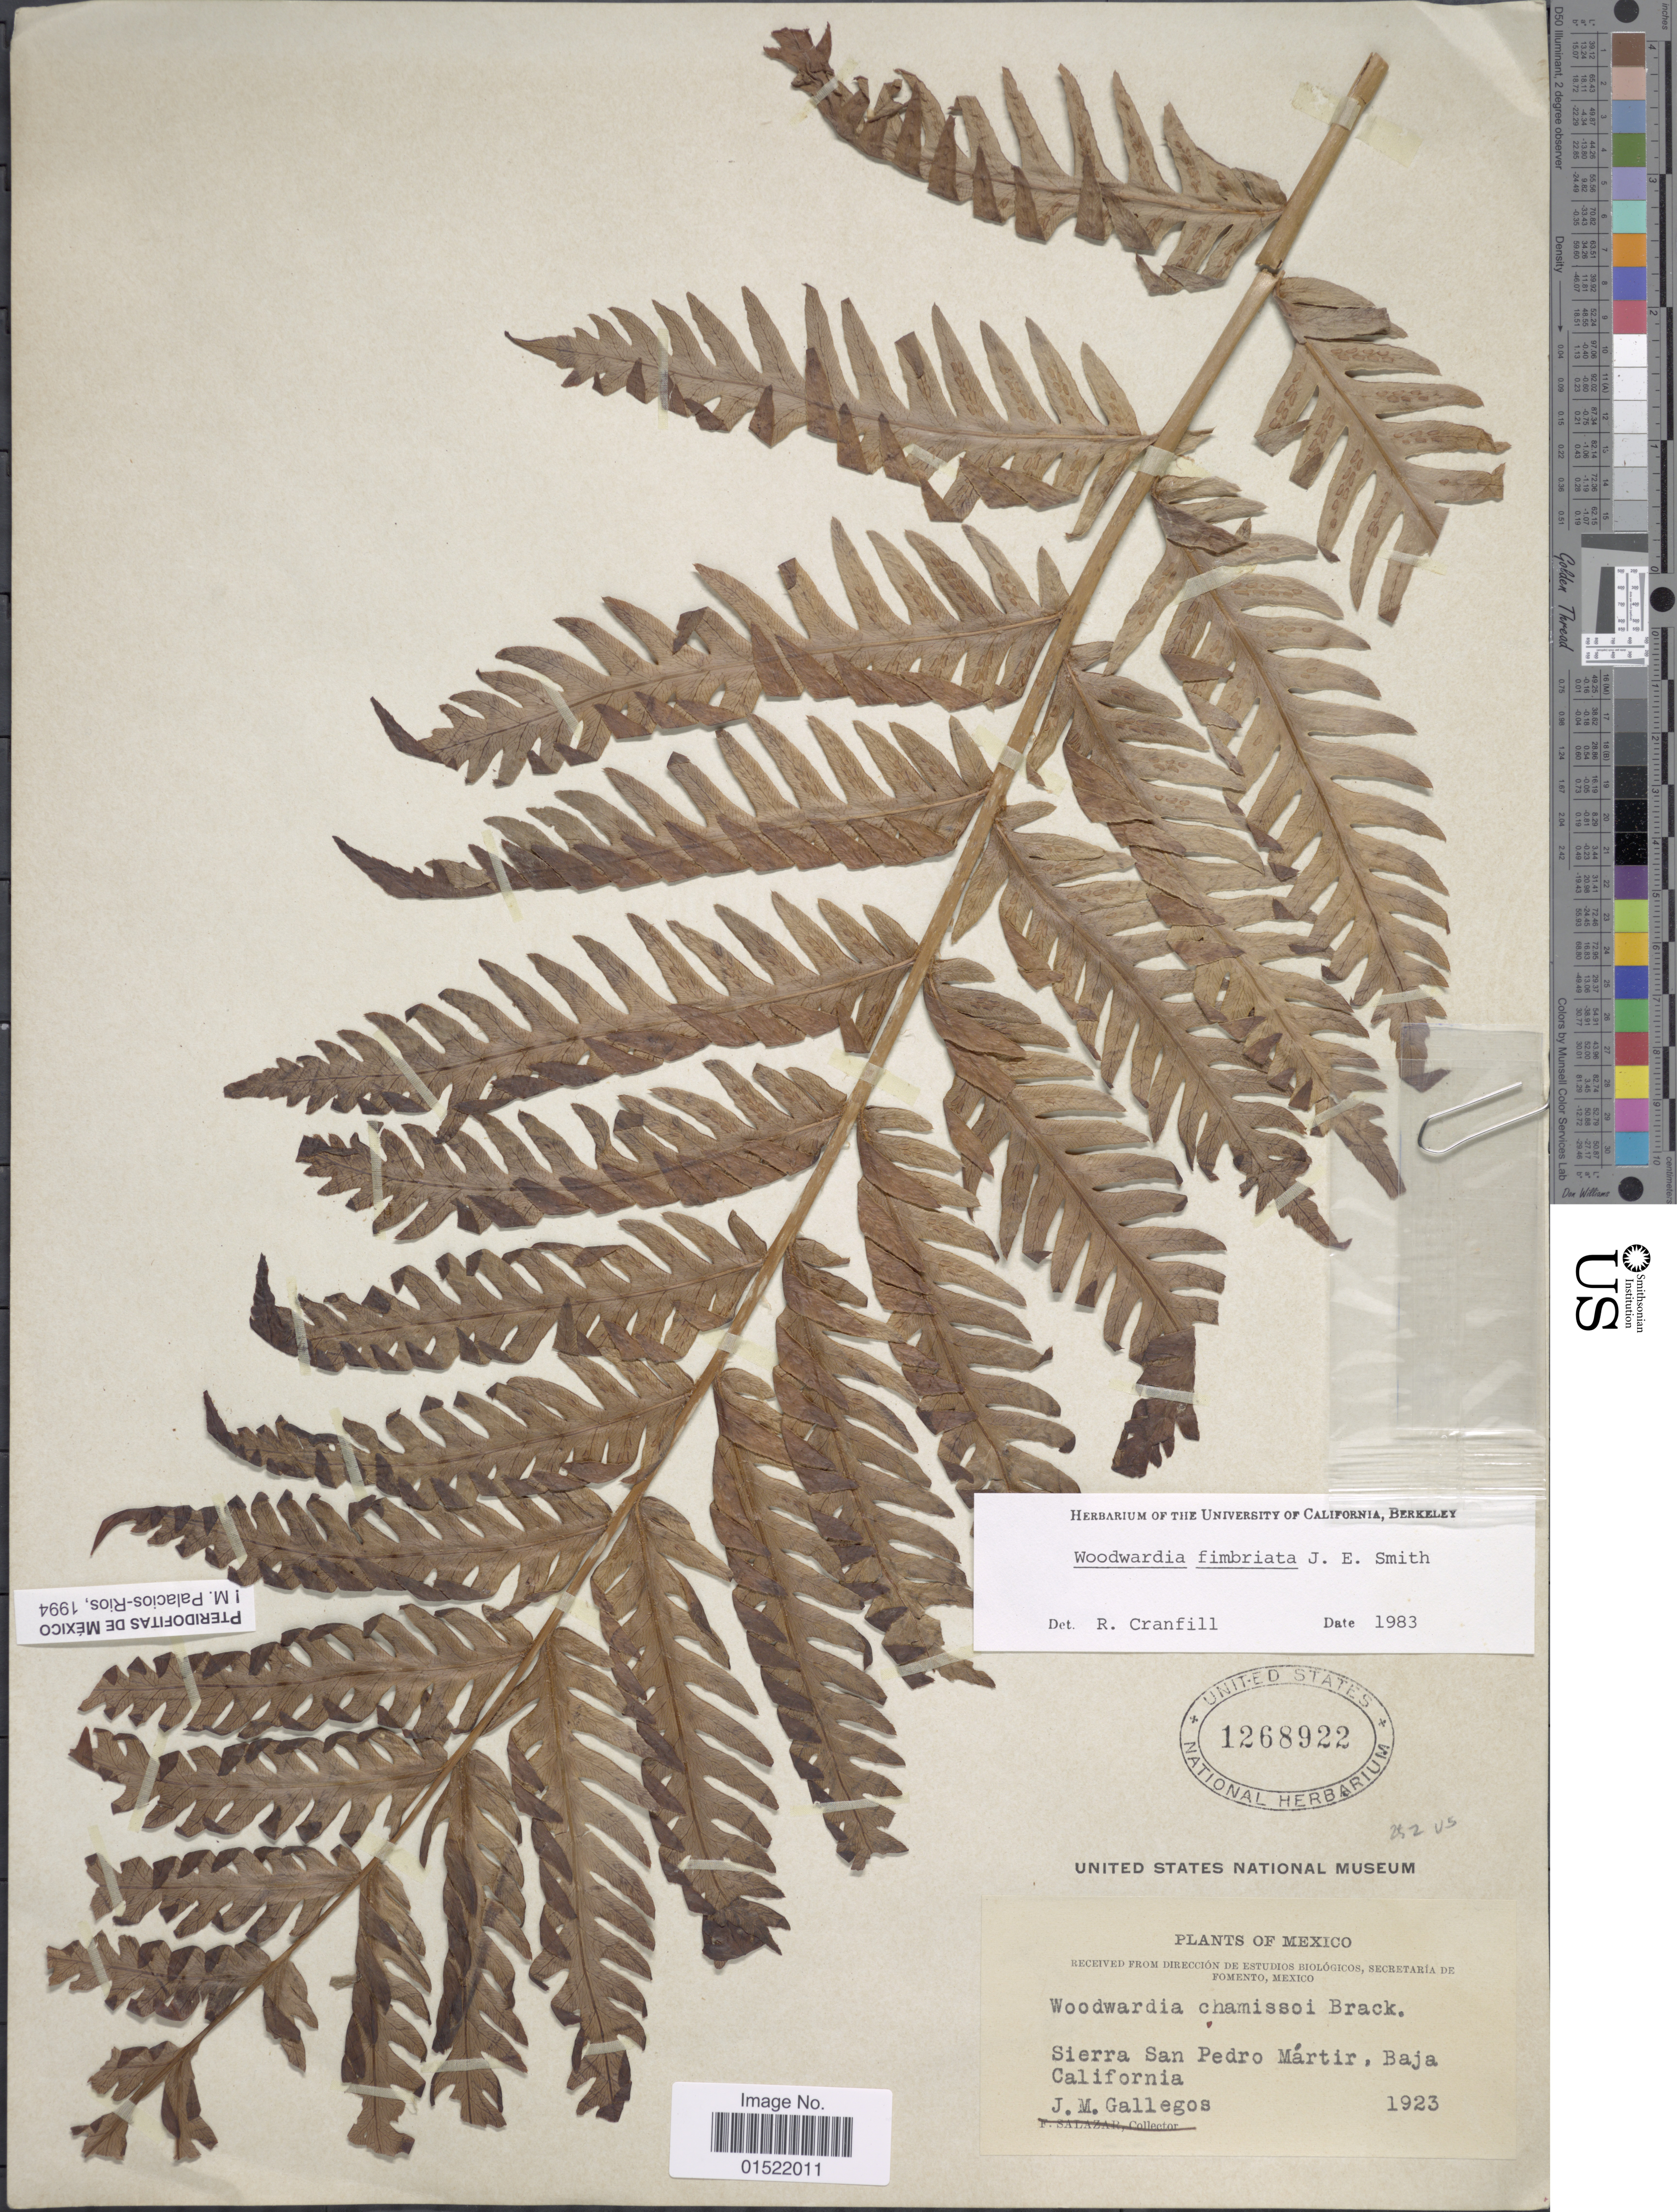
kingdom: Plantae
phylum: Tracheophyta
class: Polypodiopsida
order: Polypodiales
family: Blechnaceae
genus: Woodwardia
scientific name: Woodwardia fimbriata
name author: Sm.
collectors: J. Gallegos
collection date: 1923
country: Mexico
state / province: Baja California Norte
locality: Sierra San Pedro Martir, Baja California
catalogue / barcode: US 1268922